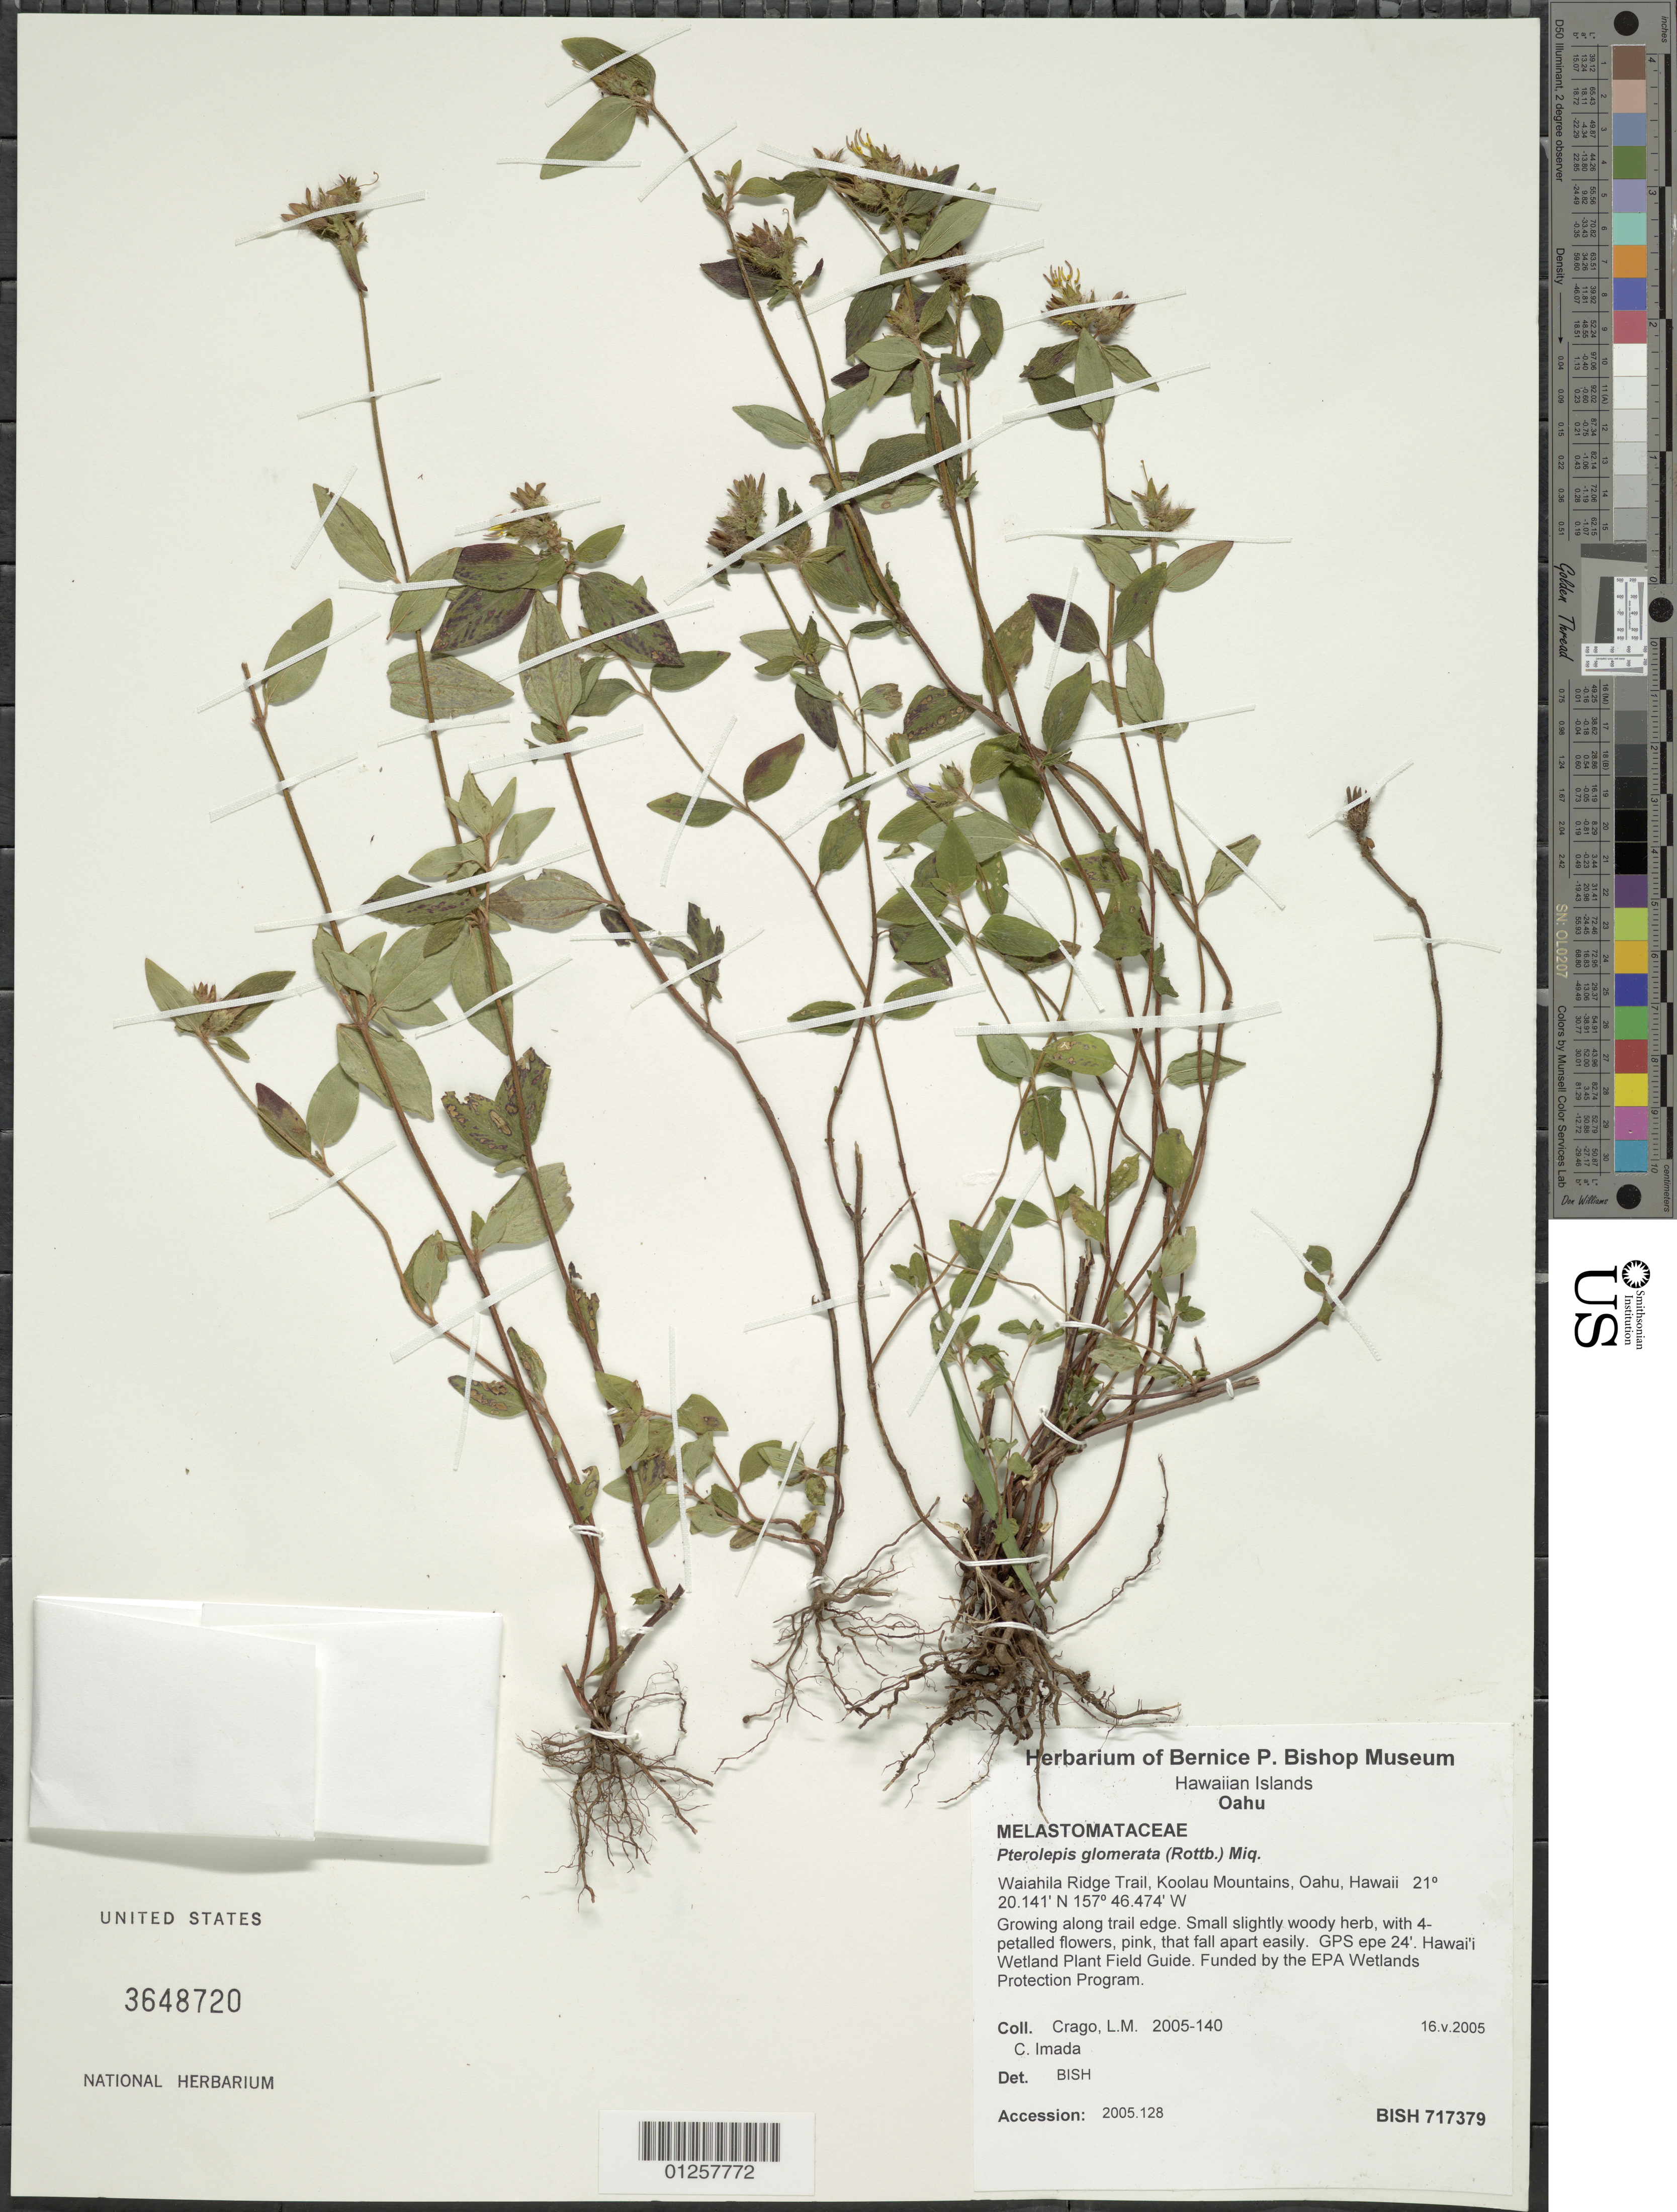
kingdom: Plantae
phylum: Tracheophyta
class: Magnoliopsida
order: Myrtales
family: Melastomataceae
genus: Pterolepis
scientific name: Pterolepis glomerata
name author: (Rottb.) Miq.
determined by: BISH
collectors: L. Crago & C. Imada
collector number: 2005-140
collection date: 2005-05-16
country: United States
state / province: Hawaii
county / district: Honolulu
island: Oahu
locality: Waiahila Ridge Trail, Koolau Mts.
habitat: Along trail edge.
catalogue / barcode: US 3648720